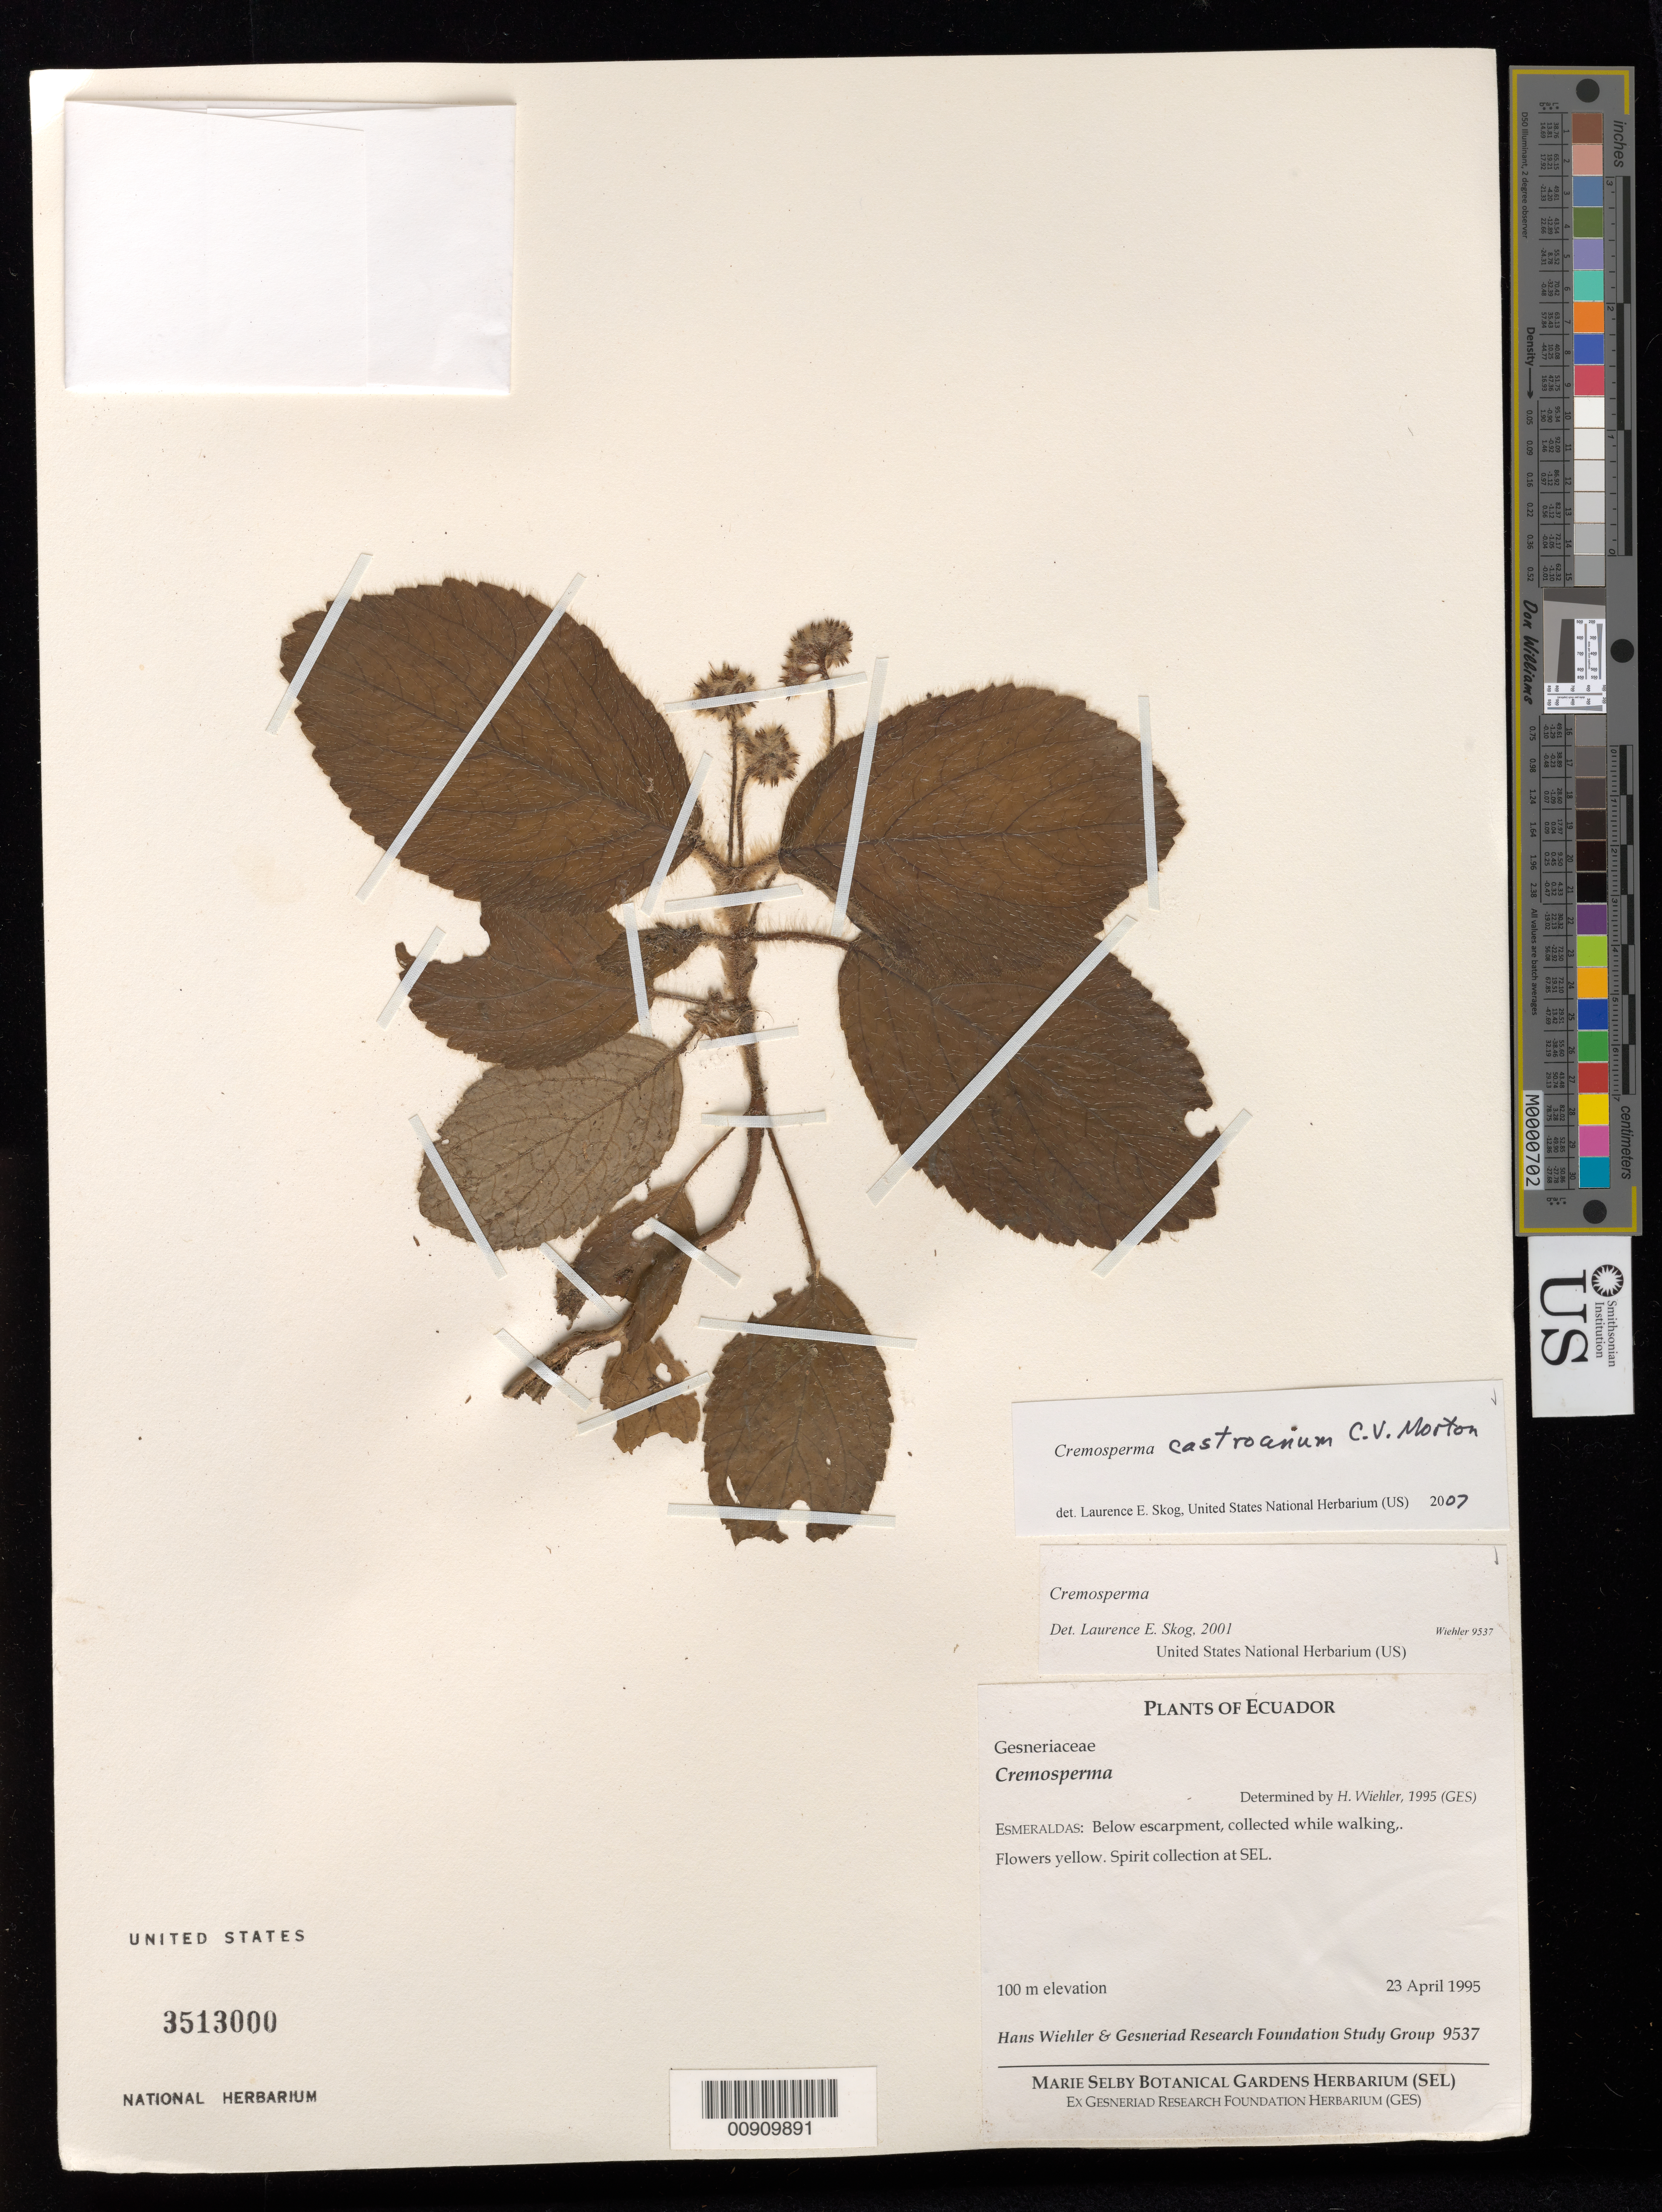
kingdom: Plantae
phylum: Tracheophyta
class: Magnoliopsida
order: Lamiales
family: Gesneriaceae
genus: Cremosperma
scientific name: Cremosperma castroanum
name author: C.V. Morton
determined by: Skog, Laurence E.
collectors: H. J. Wiehler & GRF Study Group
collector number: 9537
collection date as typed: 23 Apr 1995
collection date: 1995-04-23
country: Ecuador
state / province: Esmeraldas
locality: Esmeraldas: below escarpment, collected while walking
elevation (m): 100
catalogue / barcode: US 3513000